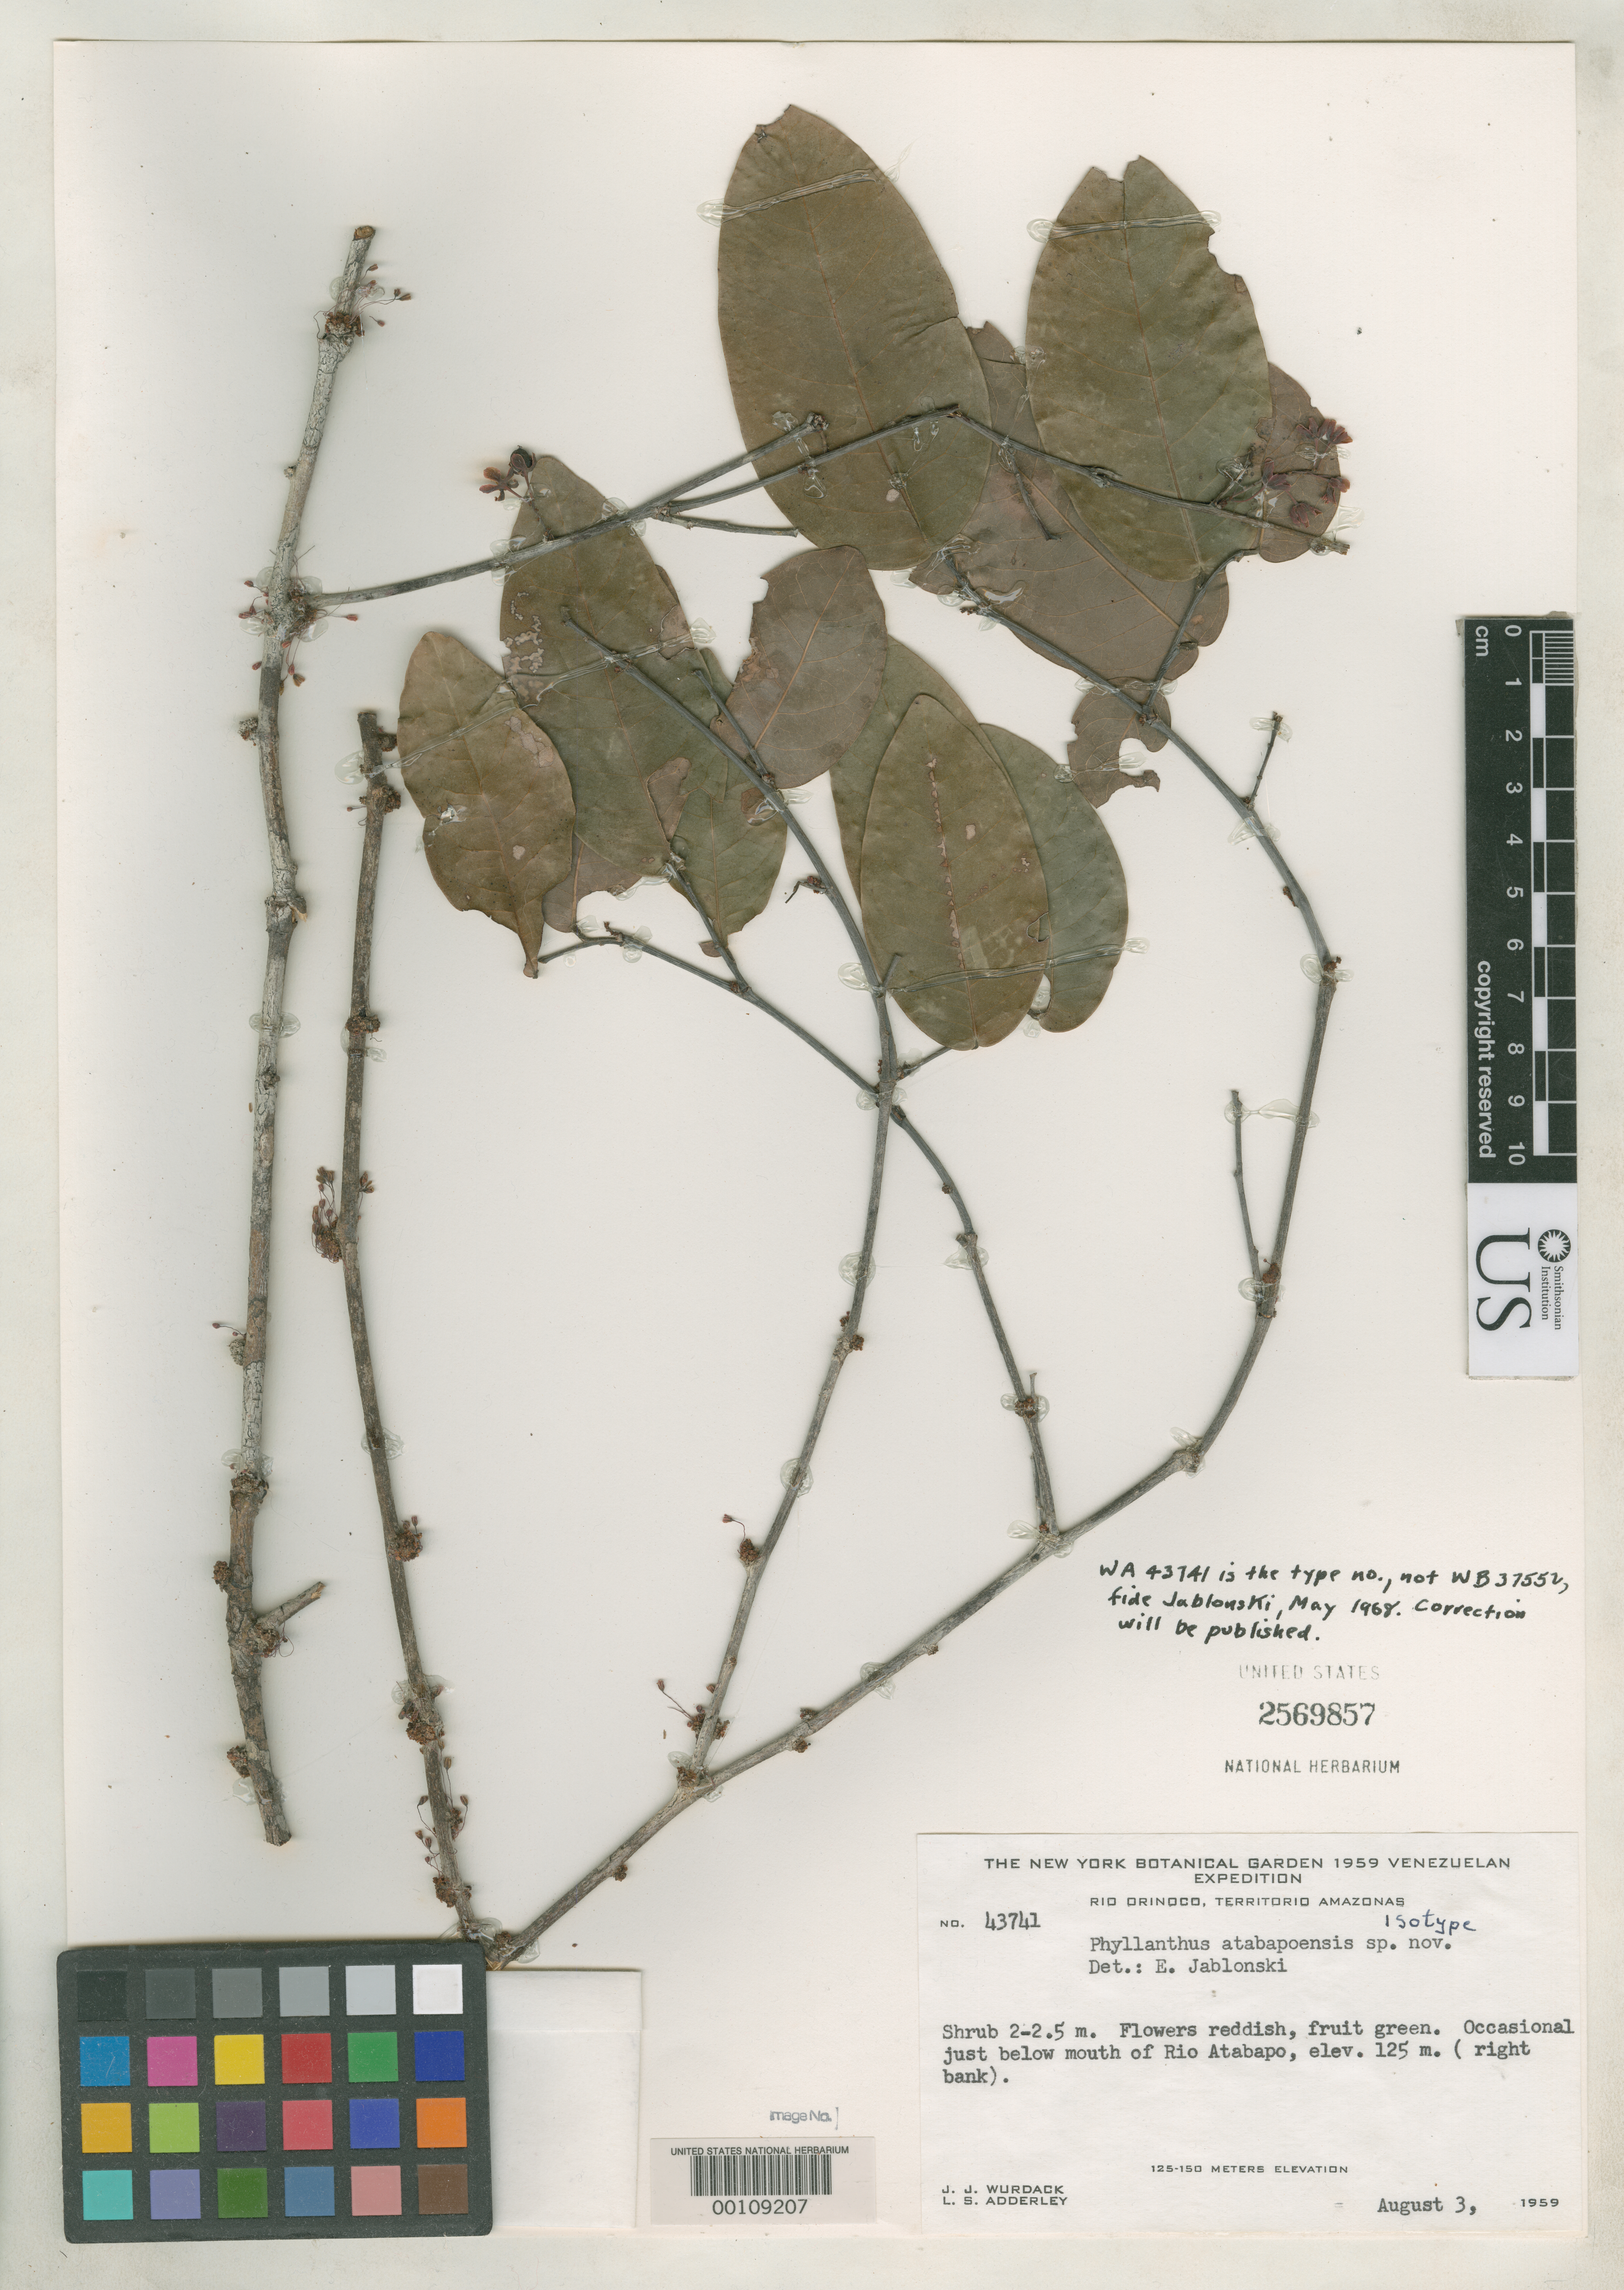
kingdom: Plantae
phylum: Tracheophyta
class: Magnoliopsida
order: Malpighiales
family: Phyllanthaceae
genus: Phyllanthus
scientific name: Phyllanthus atabapoensis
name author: Jabl.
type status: Isotype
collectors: J. J. Wurdack & L. S. Adderley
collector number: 43741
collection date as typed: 03 Aug 1959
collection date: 1959-08-03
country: Venezuela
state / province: Amazonas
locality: Rio Orinoco, mouth of Rio Atabapo.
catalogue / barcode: US 2569857